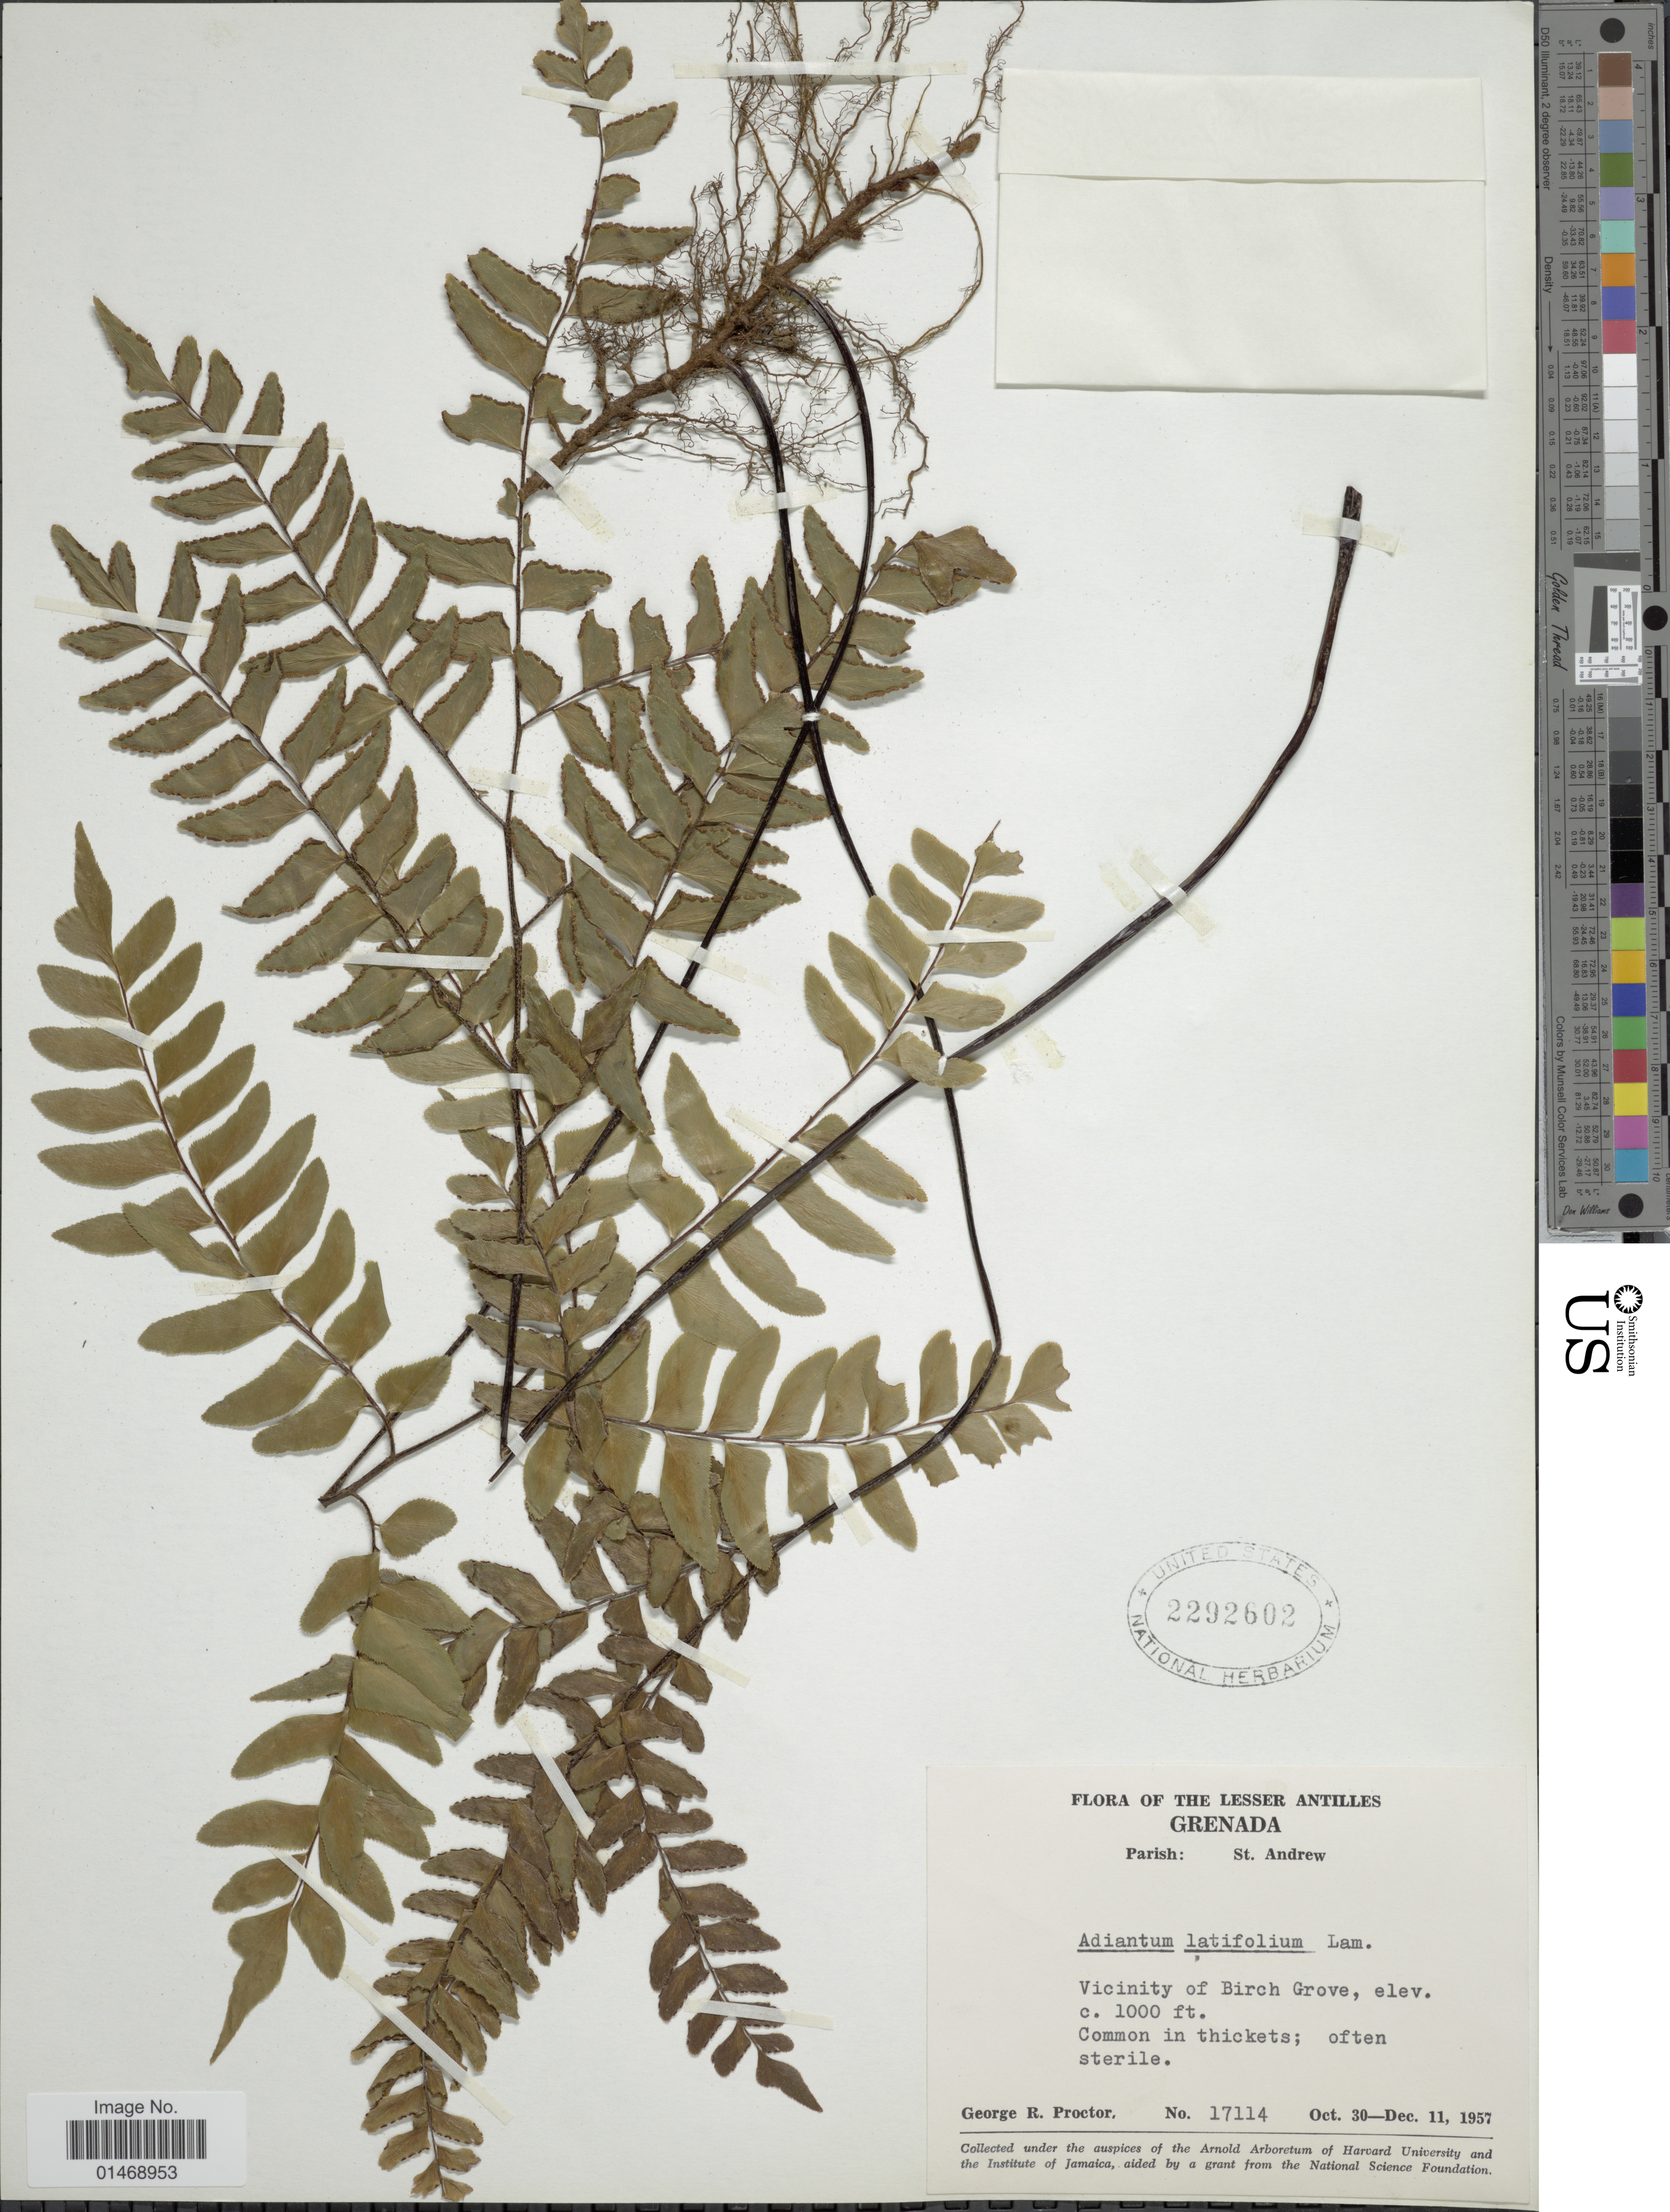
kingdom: Plantae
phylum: Tracheophyta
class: Polypodiopsida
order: Polypodiales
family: Pteridaceae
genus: Adiantum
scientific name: Adiantum latifolium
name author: Lam.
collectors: G. R. Proctor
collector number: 17114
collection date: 1957-10-30/1957-12-11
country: Grenada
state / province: Saint Andrew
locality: The Lesser Antilles, Parish: St Andrew, Vicinity of Birch Grove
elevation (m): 305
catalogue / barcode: US 2292602